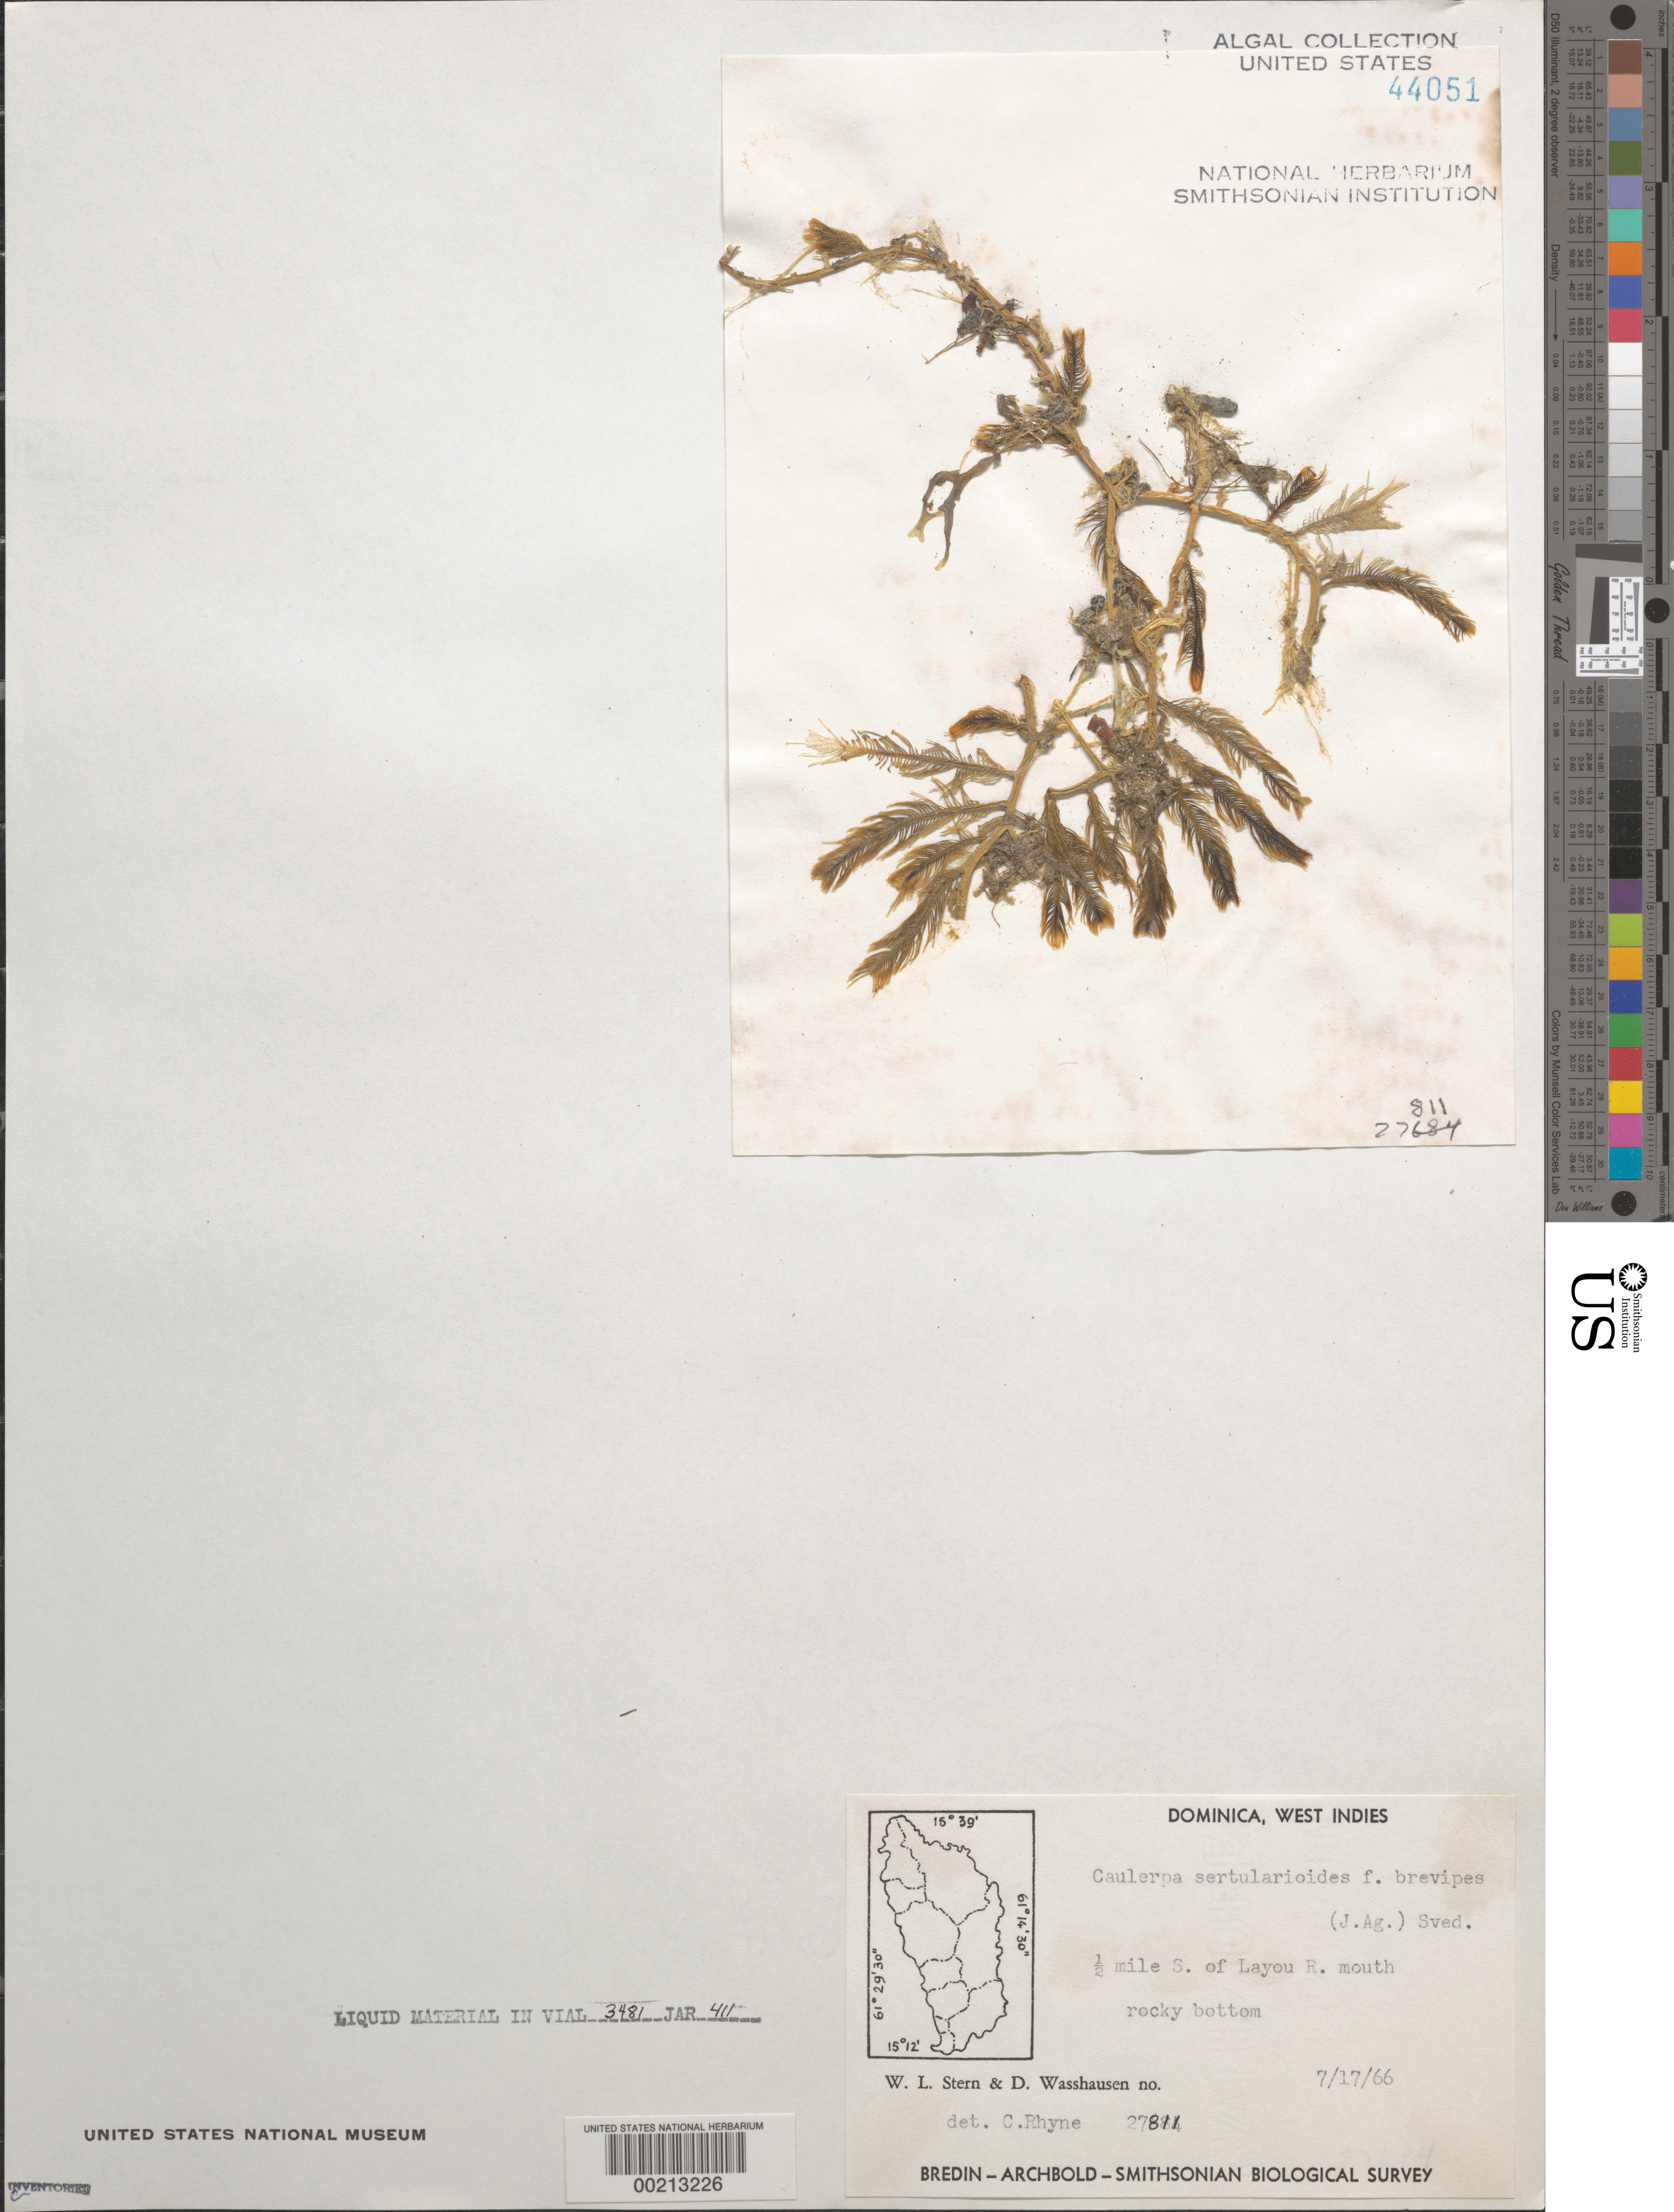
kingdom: Plantae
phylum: Chlorophyta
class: Ulvophyceae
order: Bryopsidales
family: Caulerpaceae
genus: Caulerpa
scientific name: Caulerpa sertularioides f. brevipes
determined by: Rhyne, C. F.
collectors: W. L. Stern & D. C. Wasshausen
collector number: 27811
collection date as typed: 17 Jul 1966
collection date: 1966-07-17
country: Dominica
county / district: St. Joseph's Parish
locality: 0.25 mile south of Layou River mouth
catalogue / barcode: US 44051